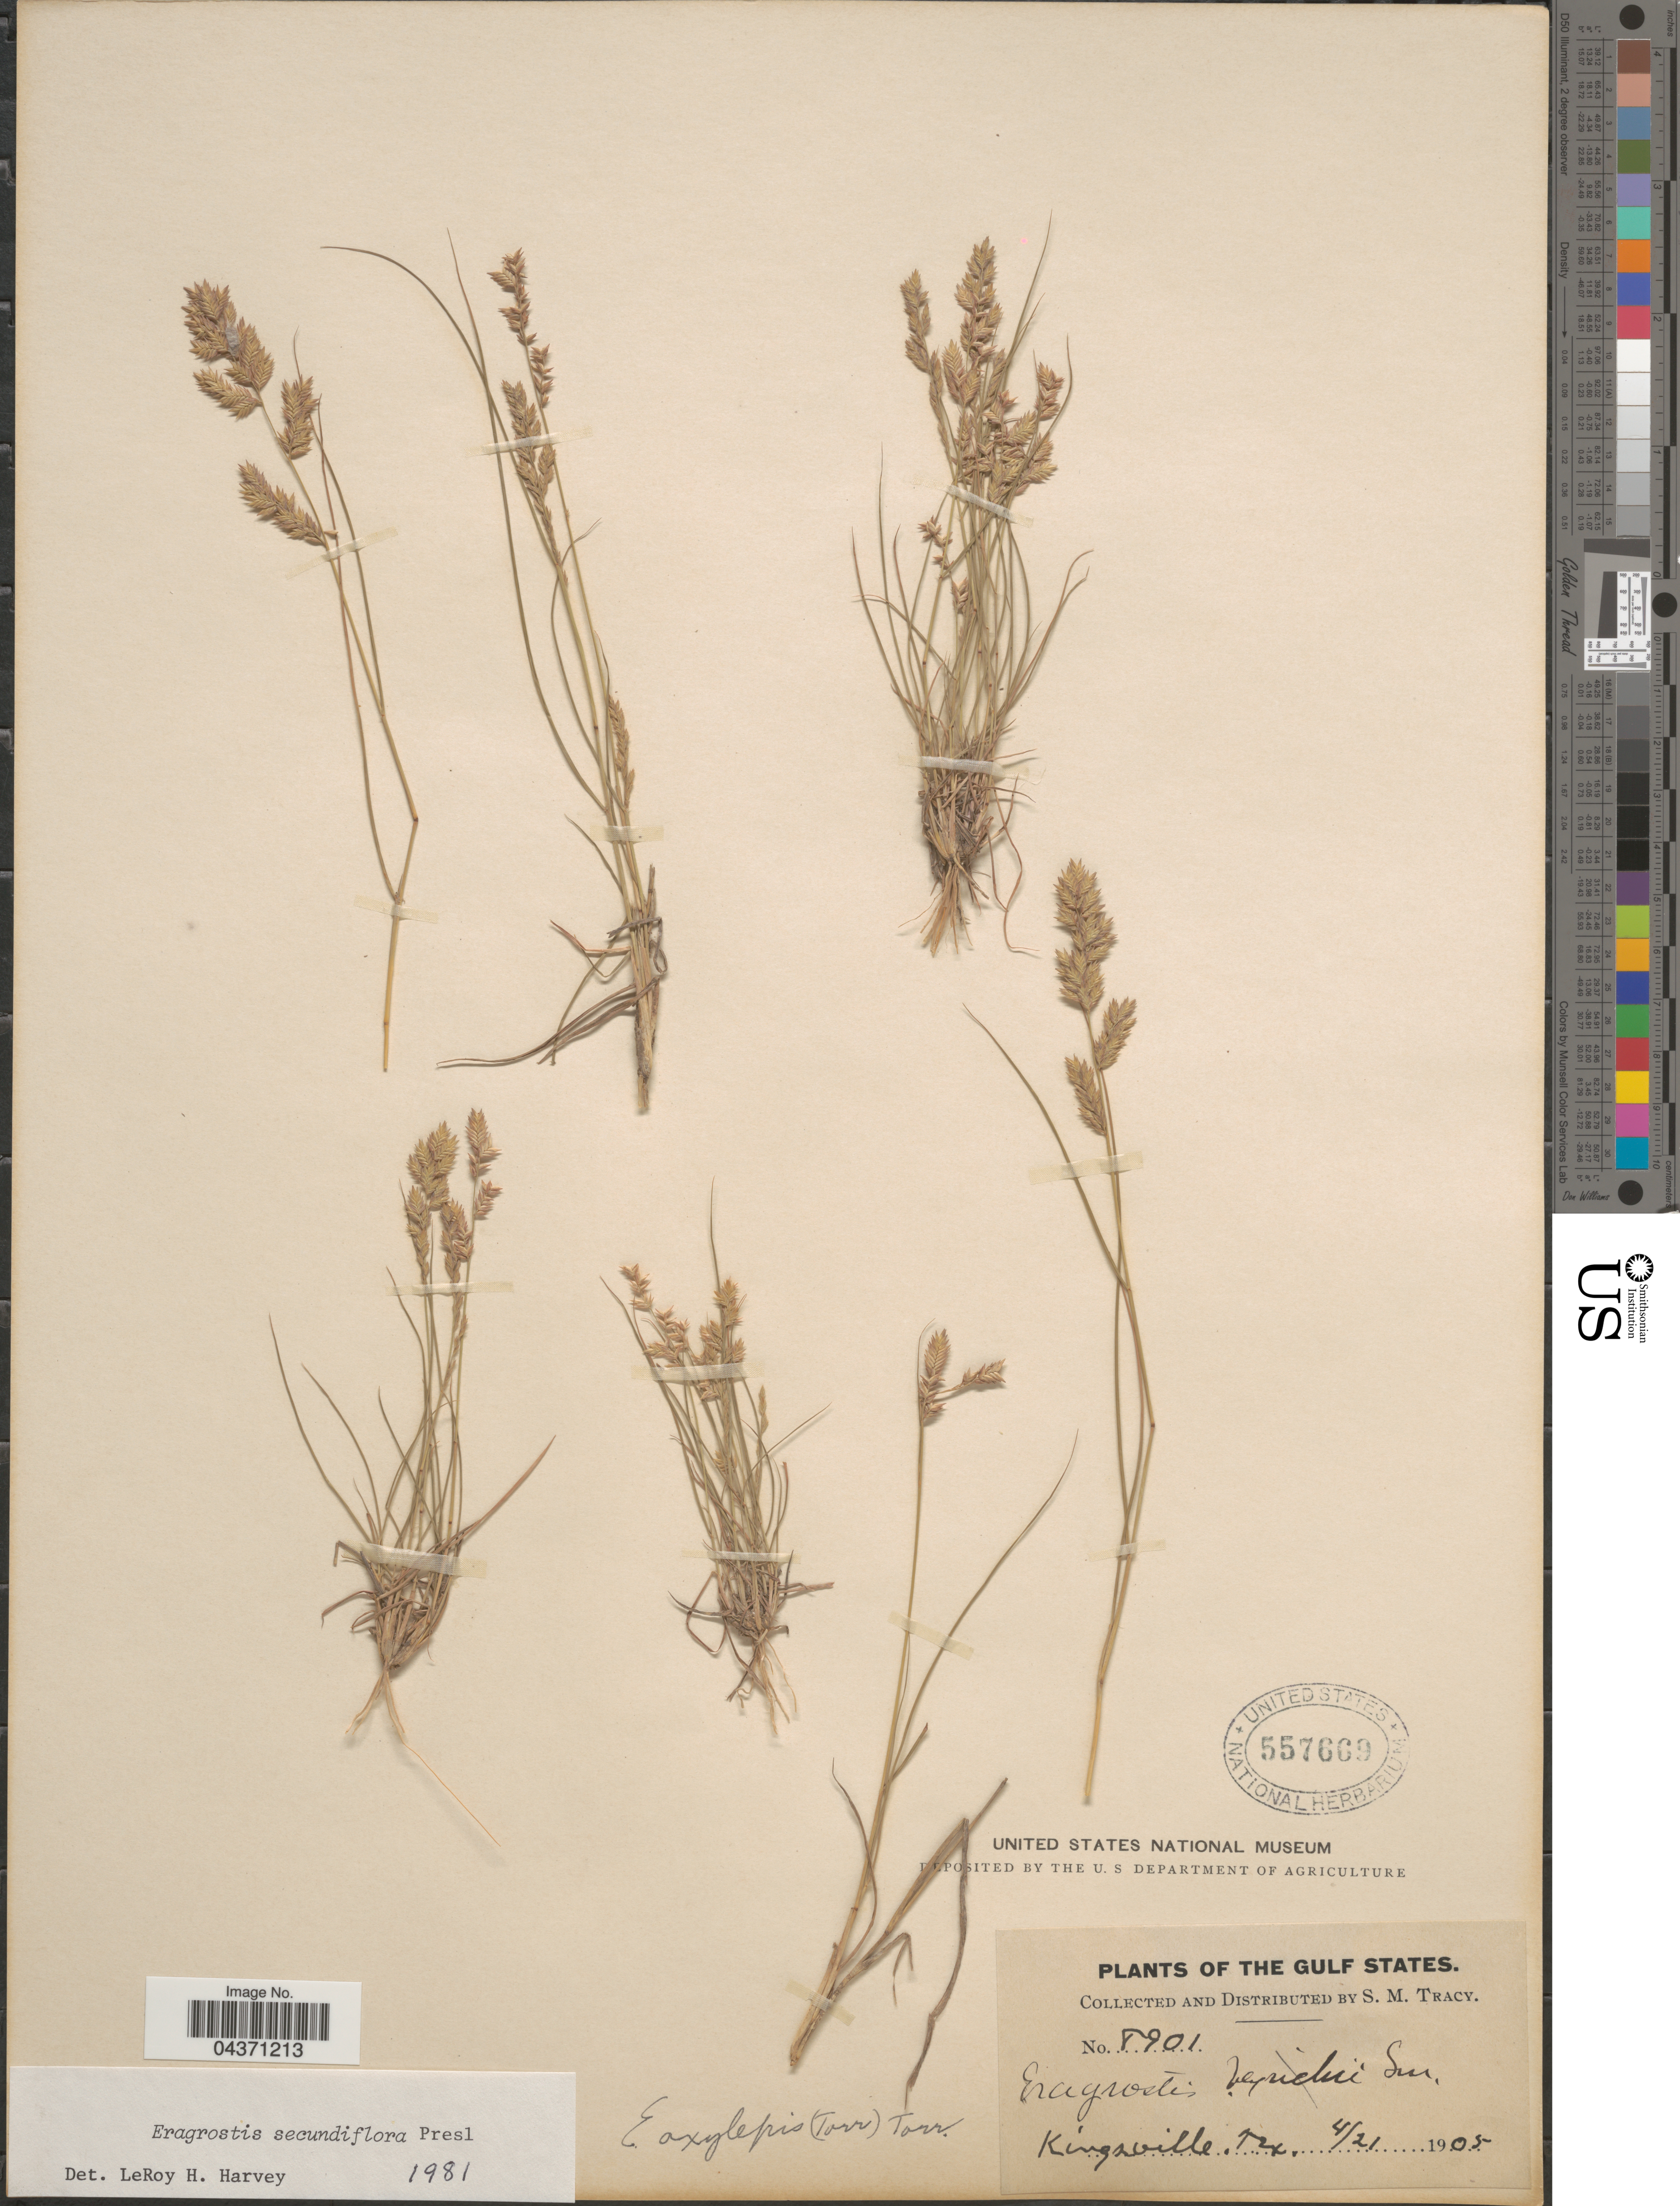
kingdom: Plantae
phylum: Tracheophyta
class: Liliopsida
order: Poales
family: Poaceae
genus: Eragrostis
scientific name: Eragrostis secundiflora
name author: J. Presl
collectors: S. M. Tracy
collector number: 8901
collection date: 1905-04-21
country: United States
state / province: Texas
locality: The Gulf States. Kingsville.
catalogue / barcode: US 557669